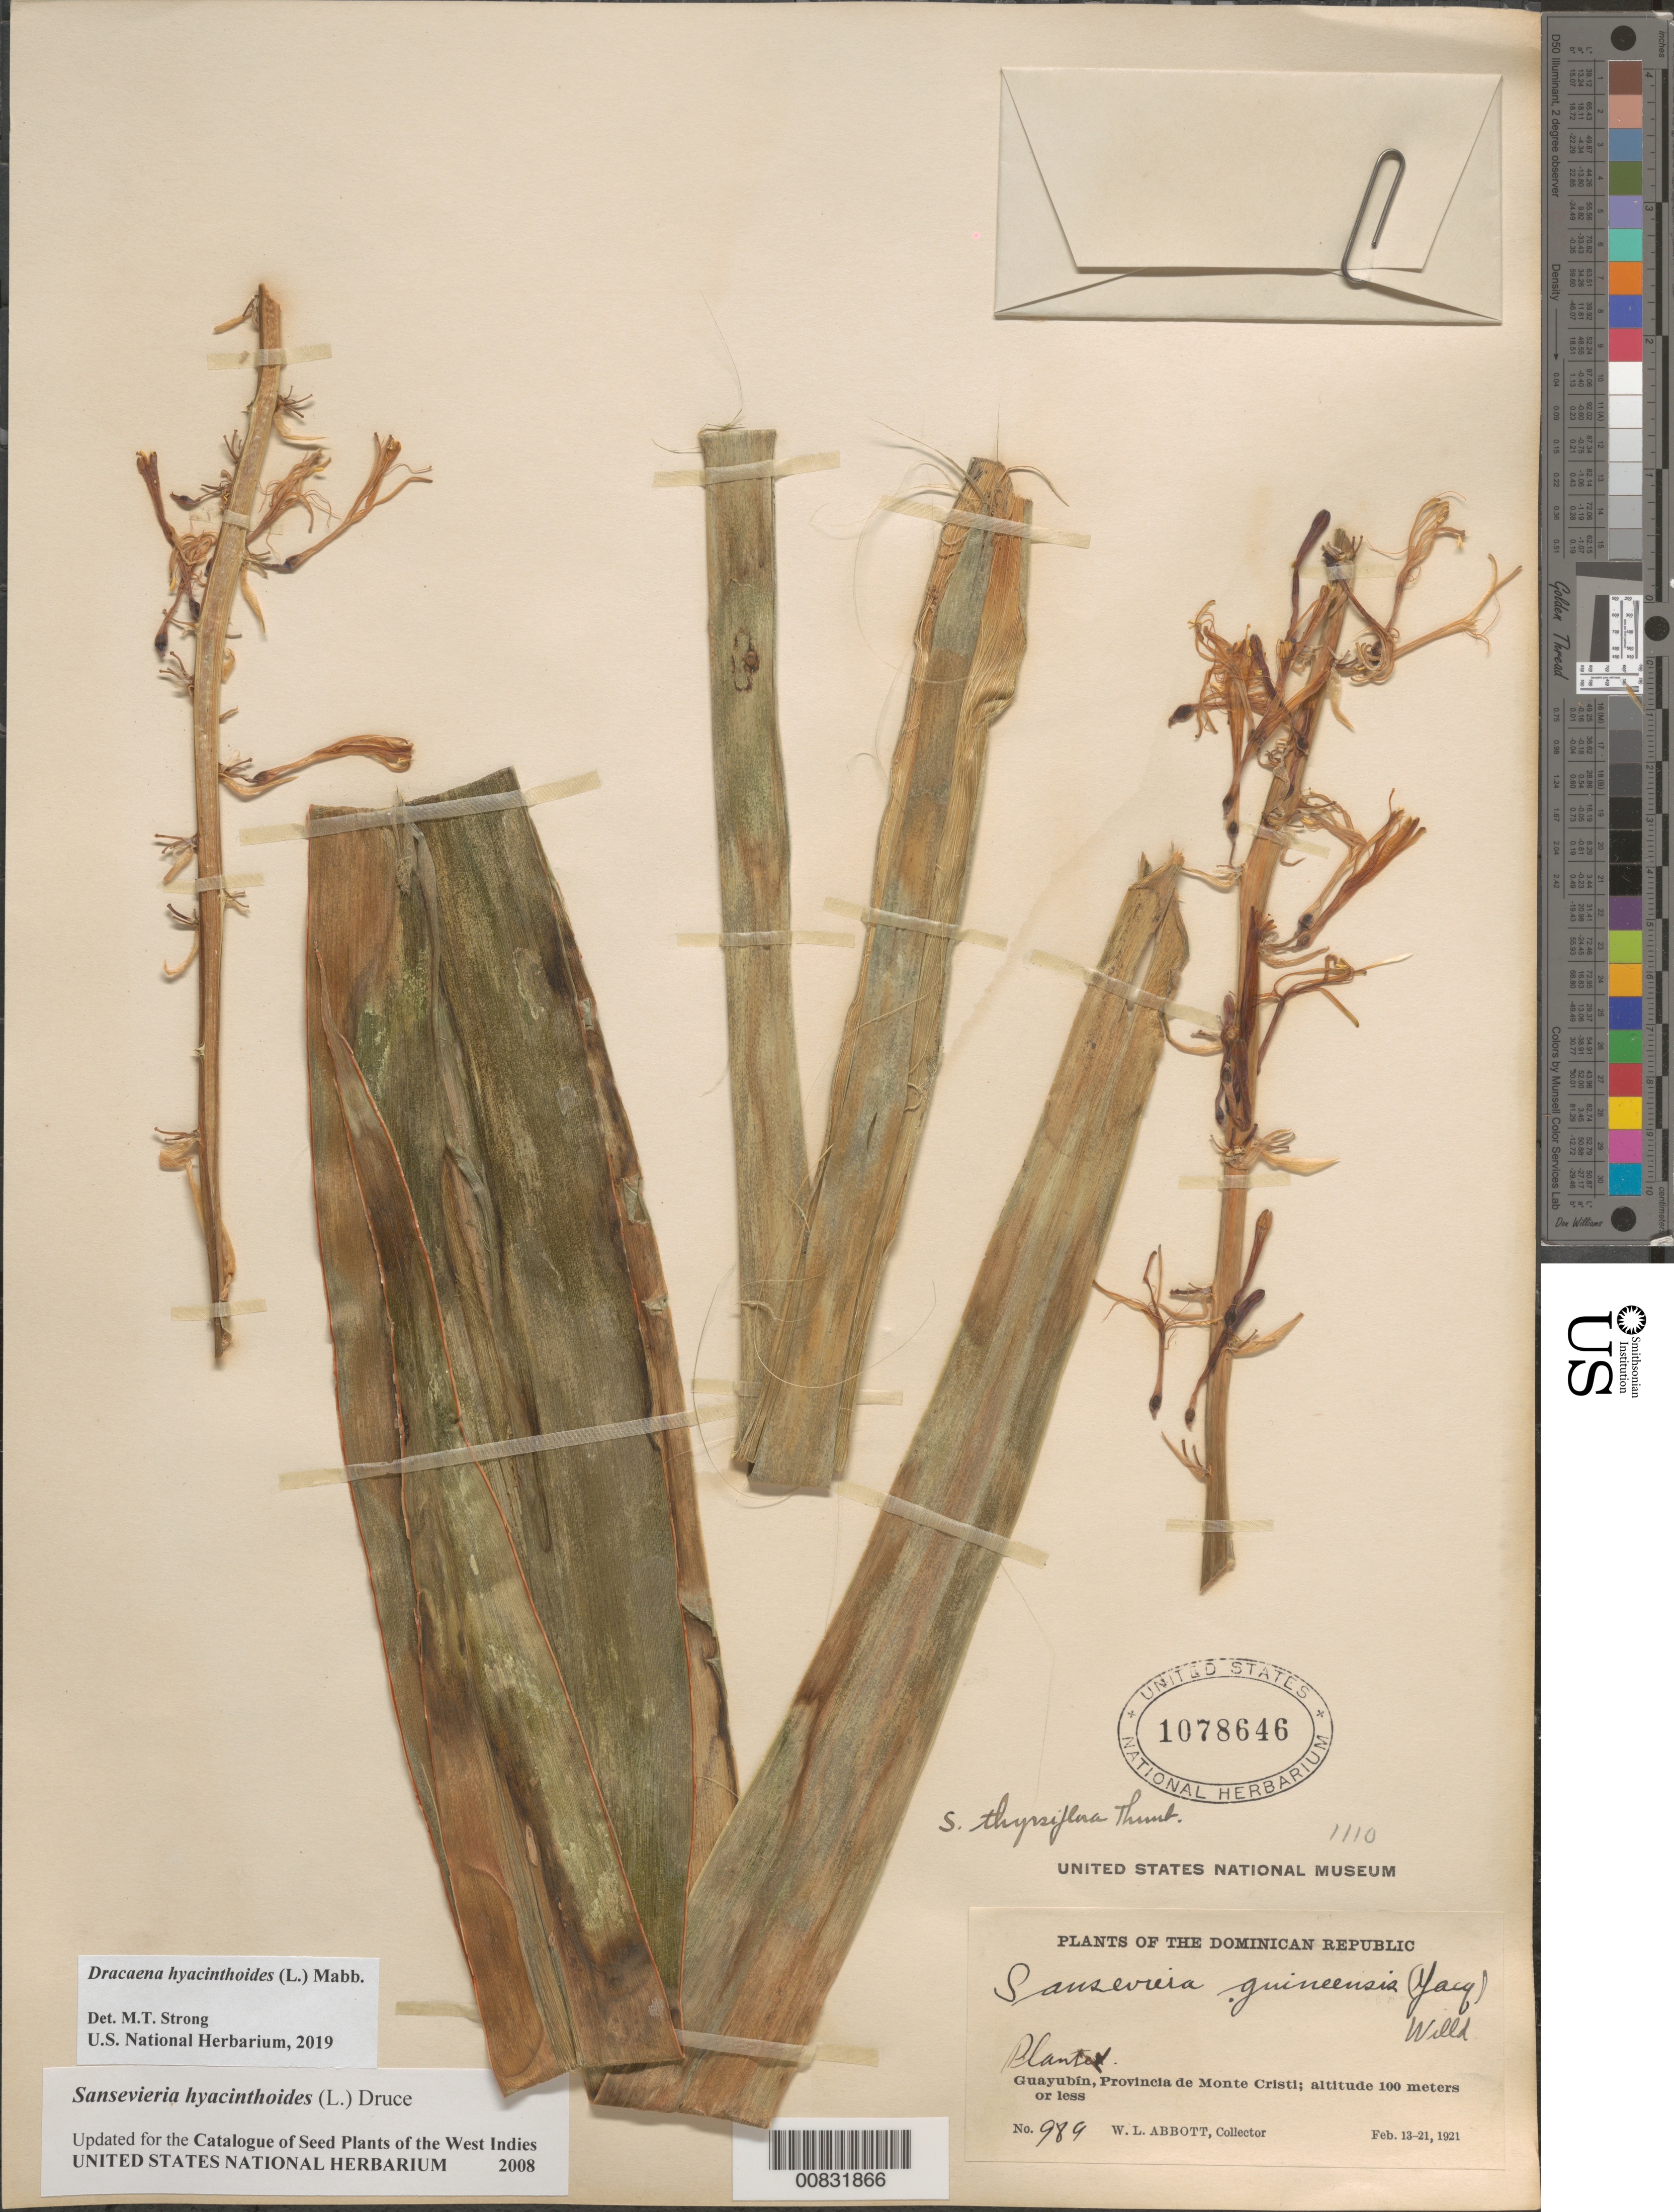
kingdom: Plantae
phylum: Tracheophyta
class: Liliopsida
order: Asparagales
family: Asparagaceae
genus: Dracaena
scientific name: Dracaena hyacinthoides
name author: (L.) Mabb.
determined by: Strong, Mark T., (BOT), Smithsonian Institution - National Museum of Natural History (UNITED STATES)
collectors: W. L. Abbott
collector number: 989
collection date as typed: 13 Feb 1921 to 21 Feb 1921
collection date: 1921-02-13/1921-02-21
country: Dominican Republic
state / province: Monte Cristi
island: Hispaniola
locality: Guayubín.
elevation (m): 100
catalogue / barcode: US 1078646